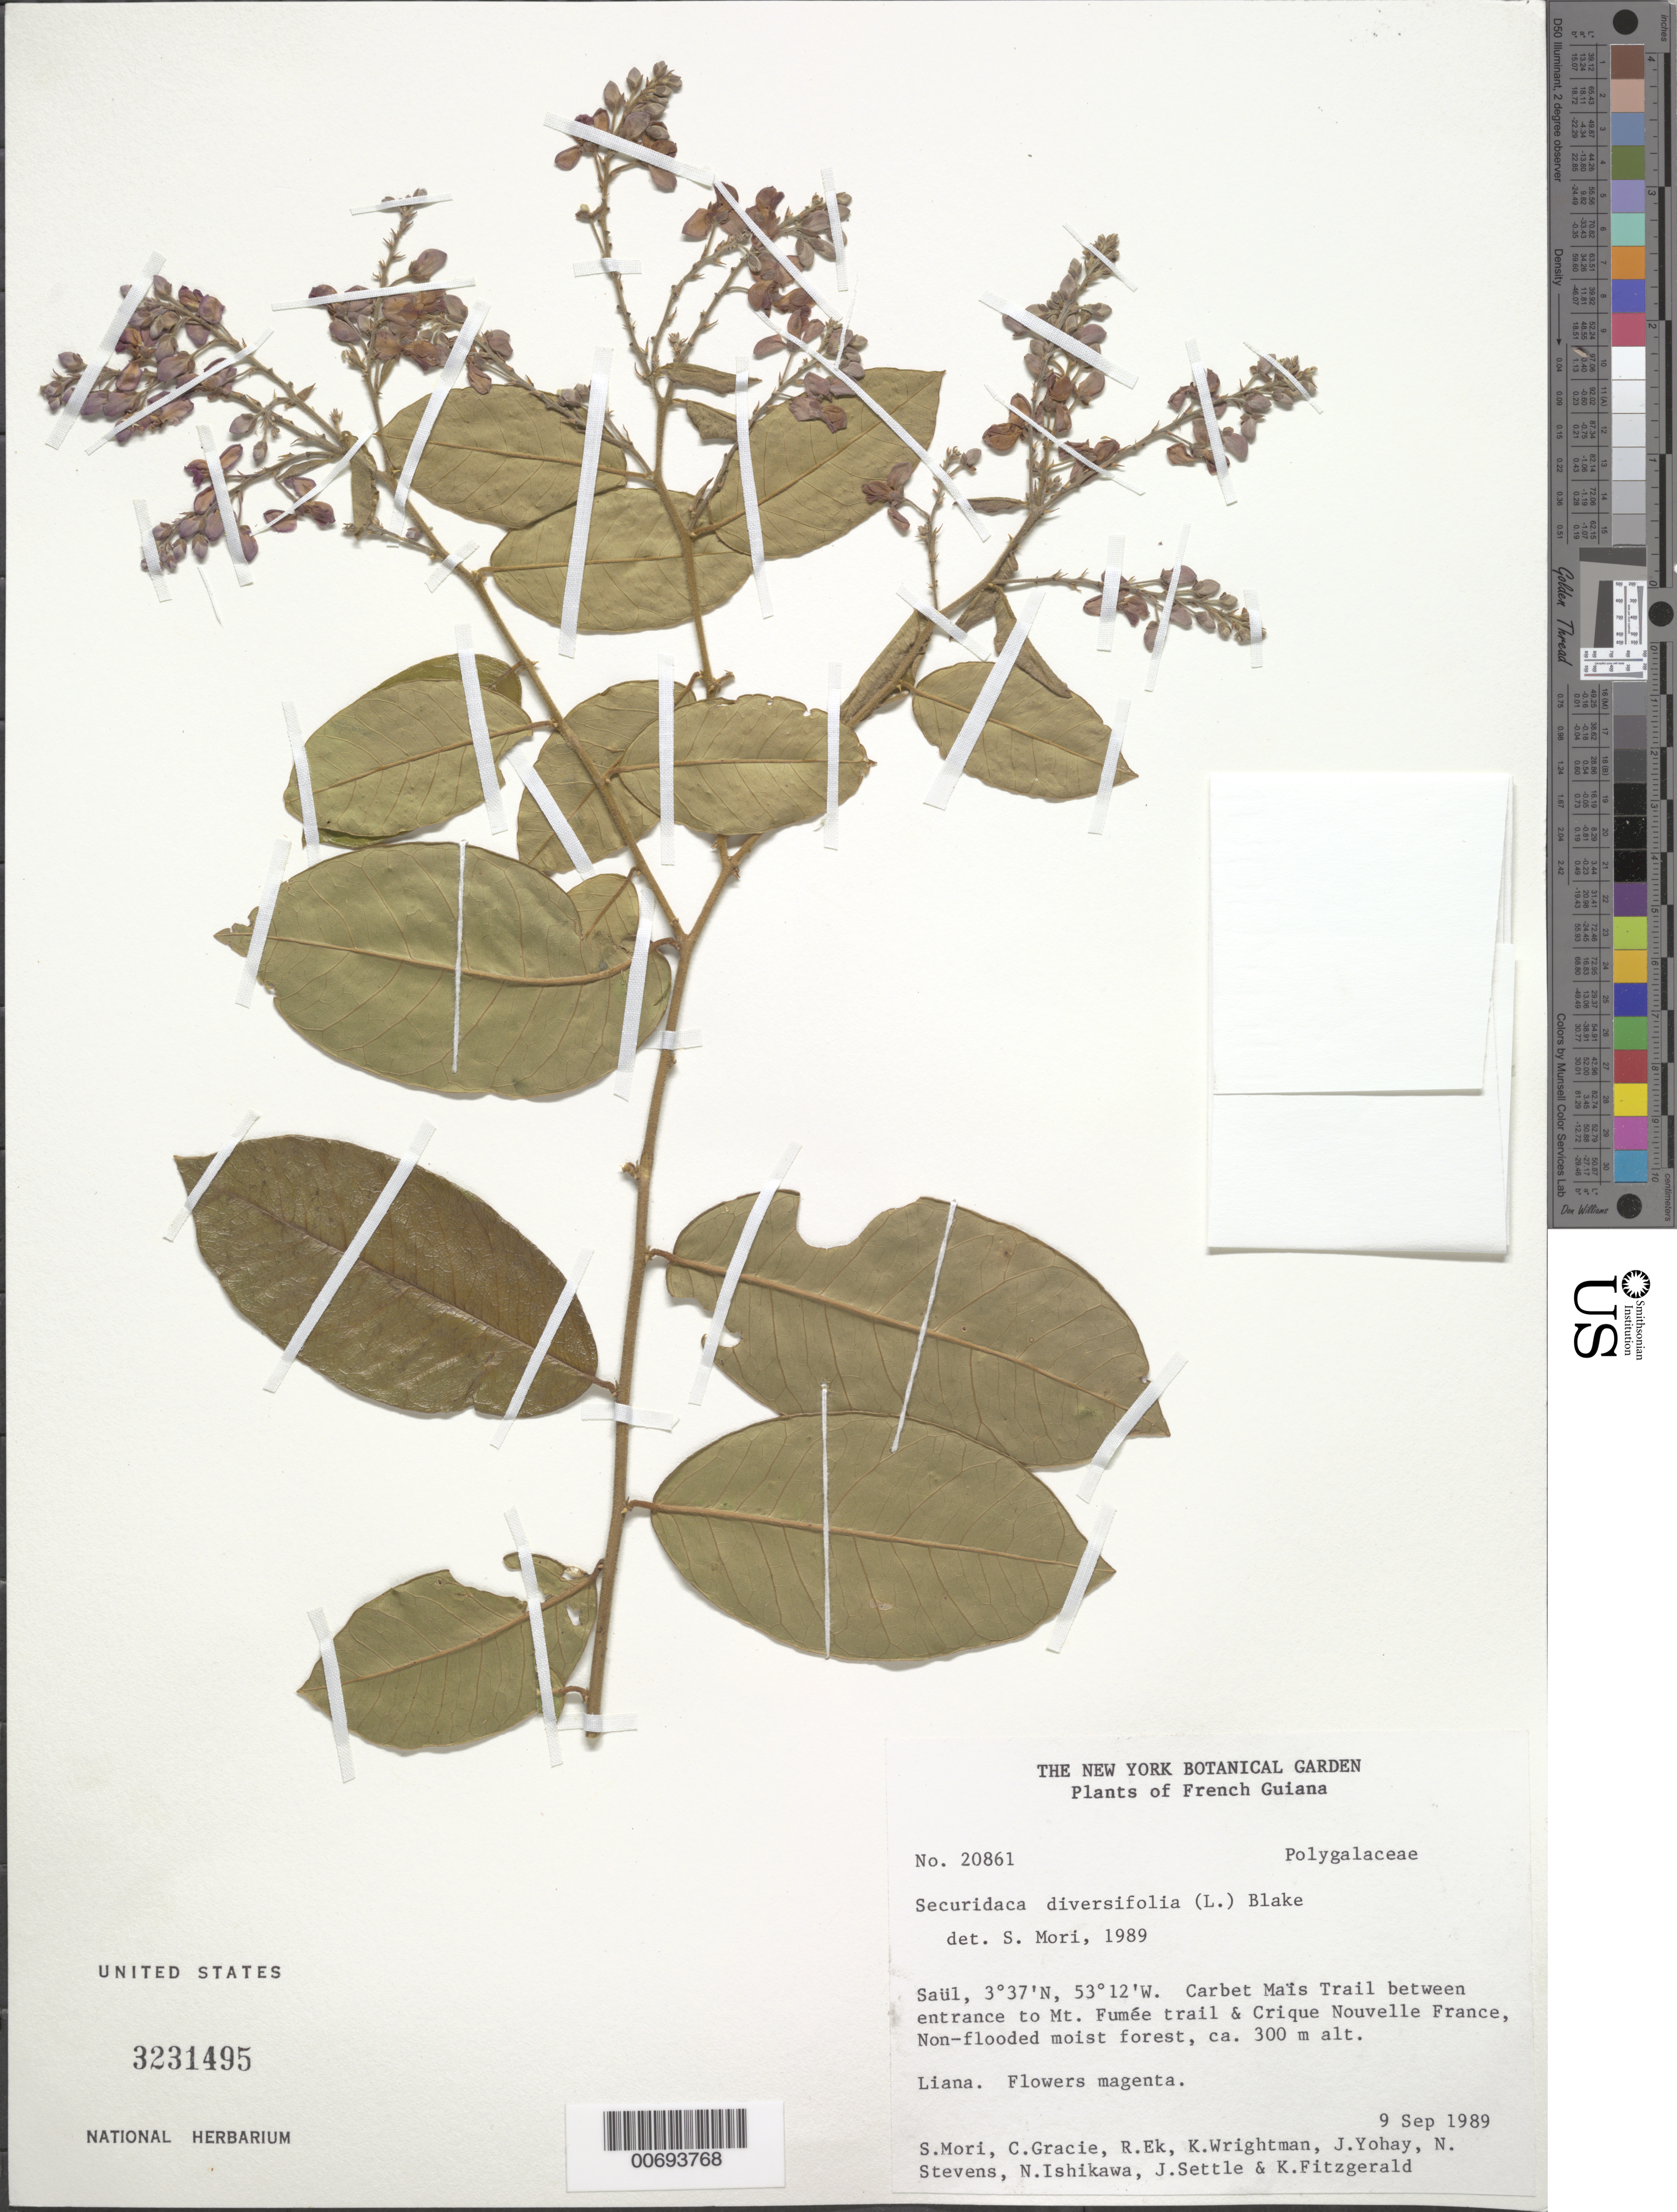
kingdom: Plantae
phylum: Tracheophyta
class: Magnoliopsida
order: Laurales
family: Lauraceae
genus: Ocotea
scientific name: Ocotea fendleri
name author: (Meisn.) Rohwer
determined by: van der Werff, H., (MO), Missouri Botanical Garden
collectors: S. Mori & C. A. Gracie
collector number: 20862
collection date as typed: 9-Sep-89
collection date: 1989-09-09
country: French Guiana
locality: Saül, Carbet Maïs Trail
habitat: Non-flooded moist forest.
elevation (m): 300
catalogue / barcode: US 3231495